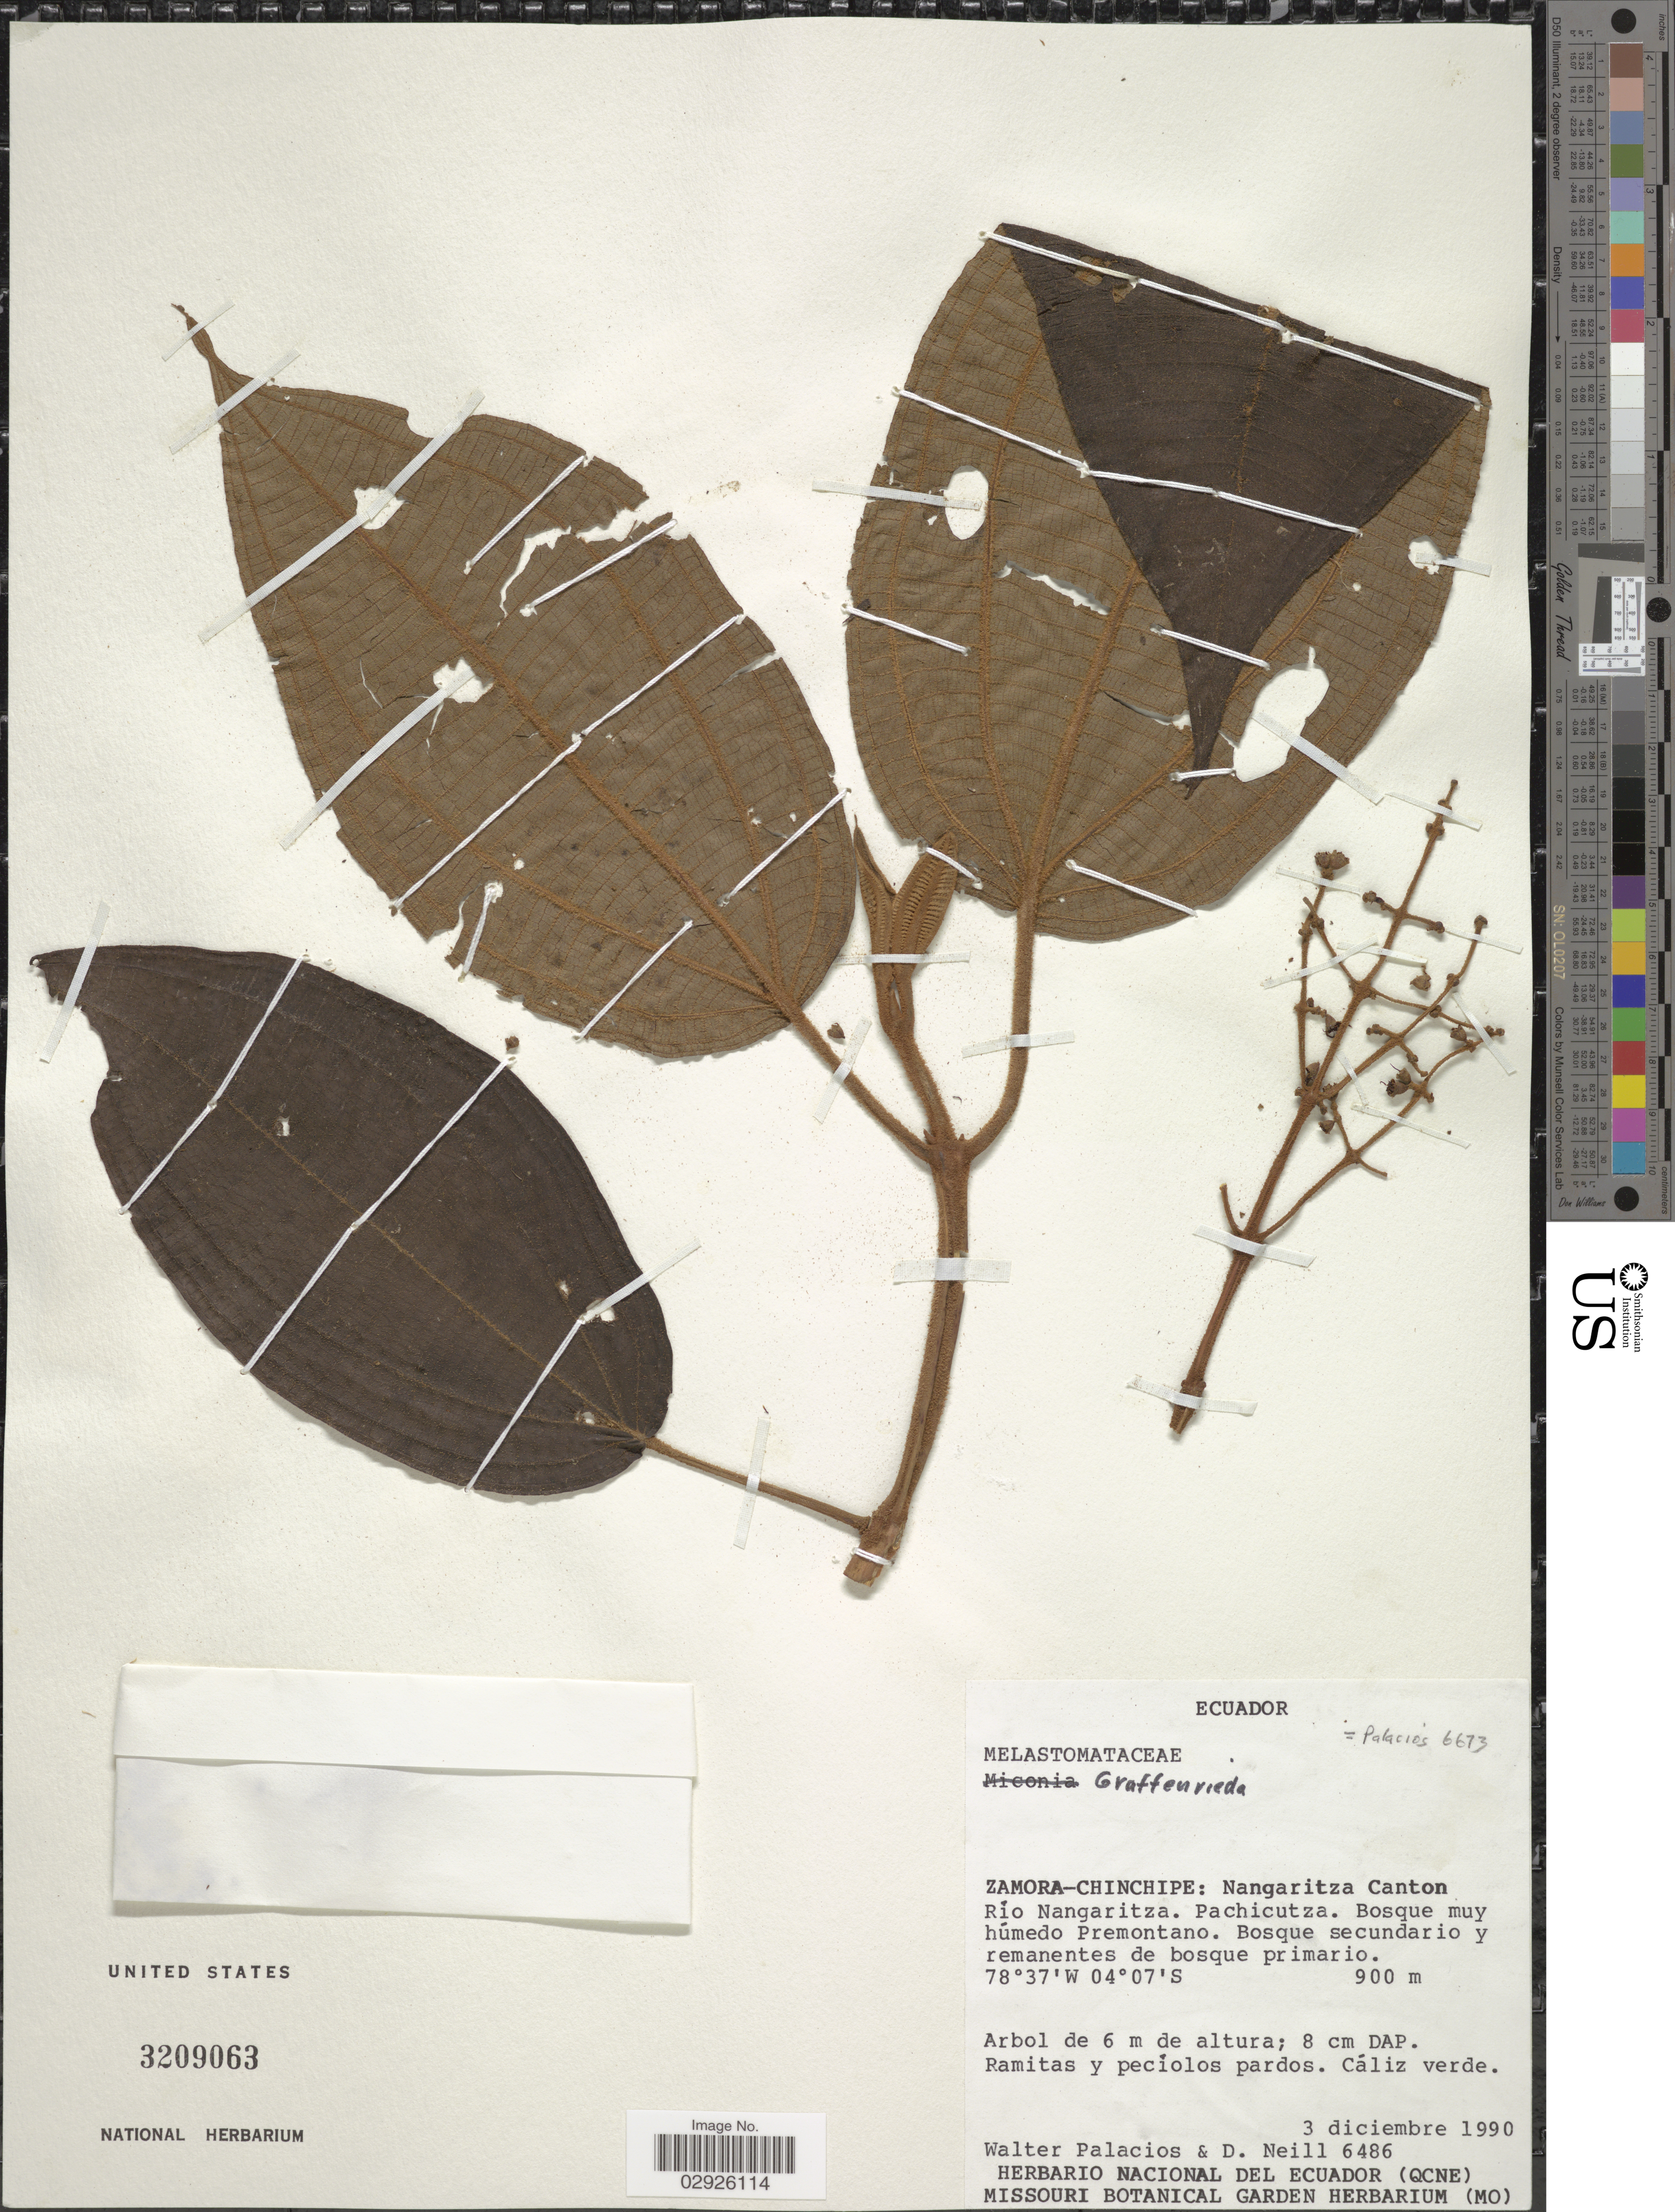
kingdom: Plantae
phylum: Tracheophyta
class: Magnoliopsida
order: Myrtales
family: Melastomataceae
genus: Graffenrieda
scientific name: Graffenrieda sp.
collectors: W. Palacios & D. Neill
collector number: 6486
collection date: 1990-12-03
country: Ecuador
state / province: Zamora-Chinchipe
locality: Nangaritza Canton. Río Nangaritza. Pachicutza.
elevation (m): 900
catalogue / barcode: US 3209063